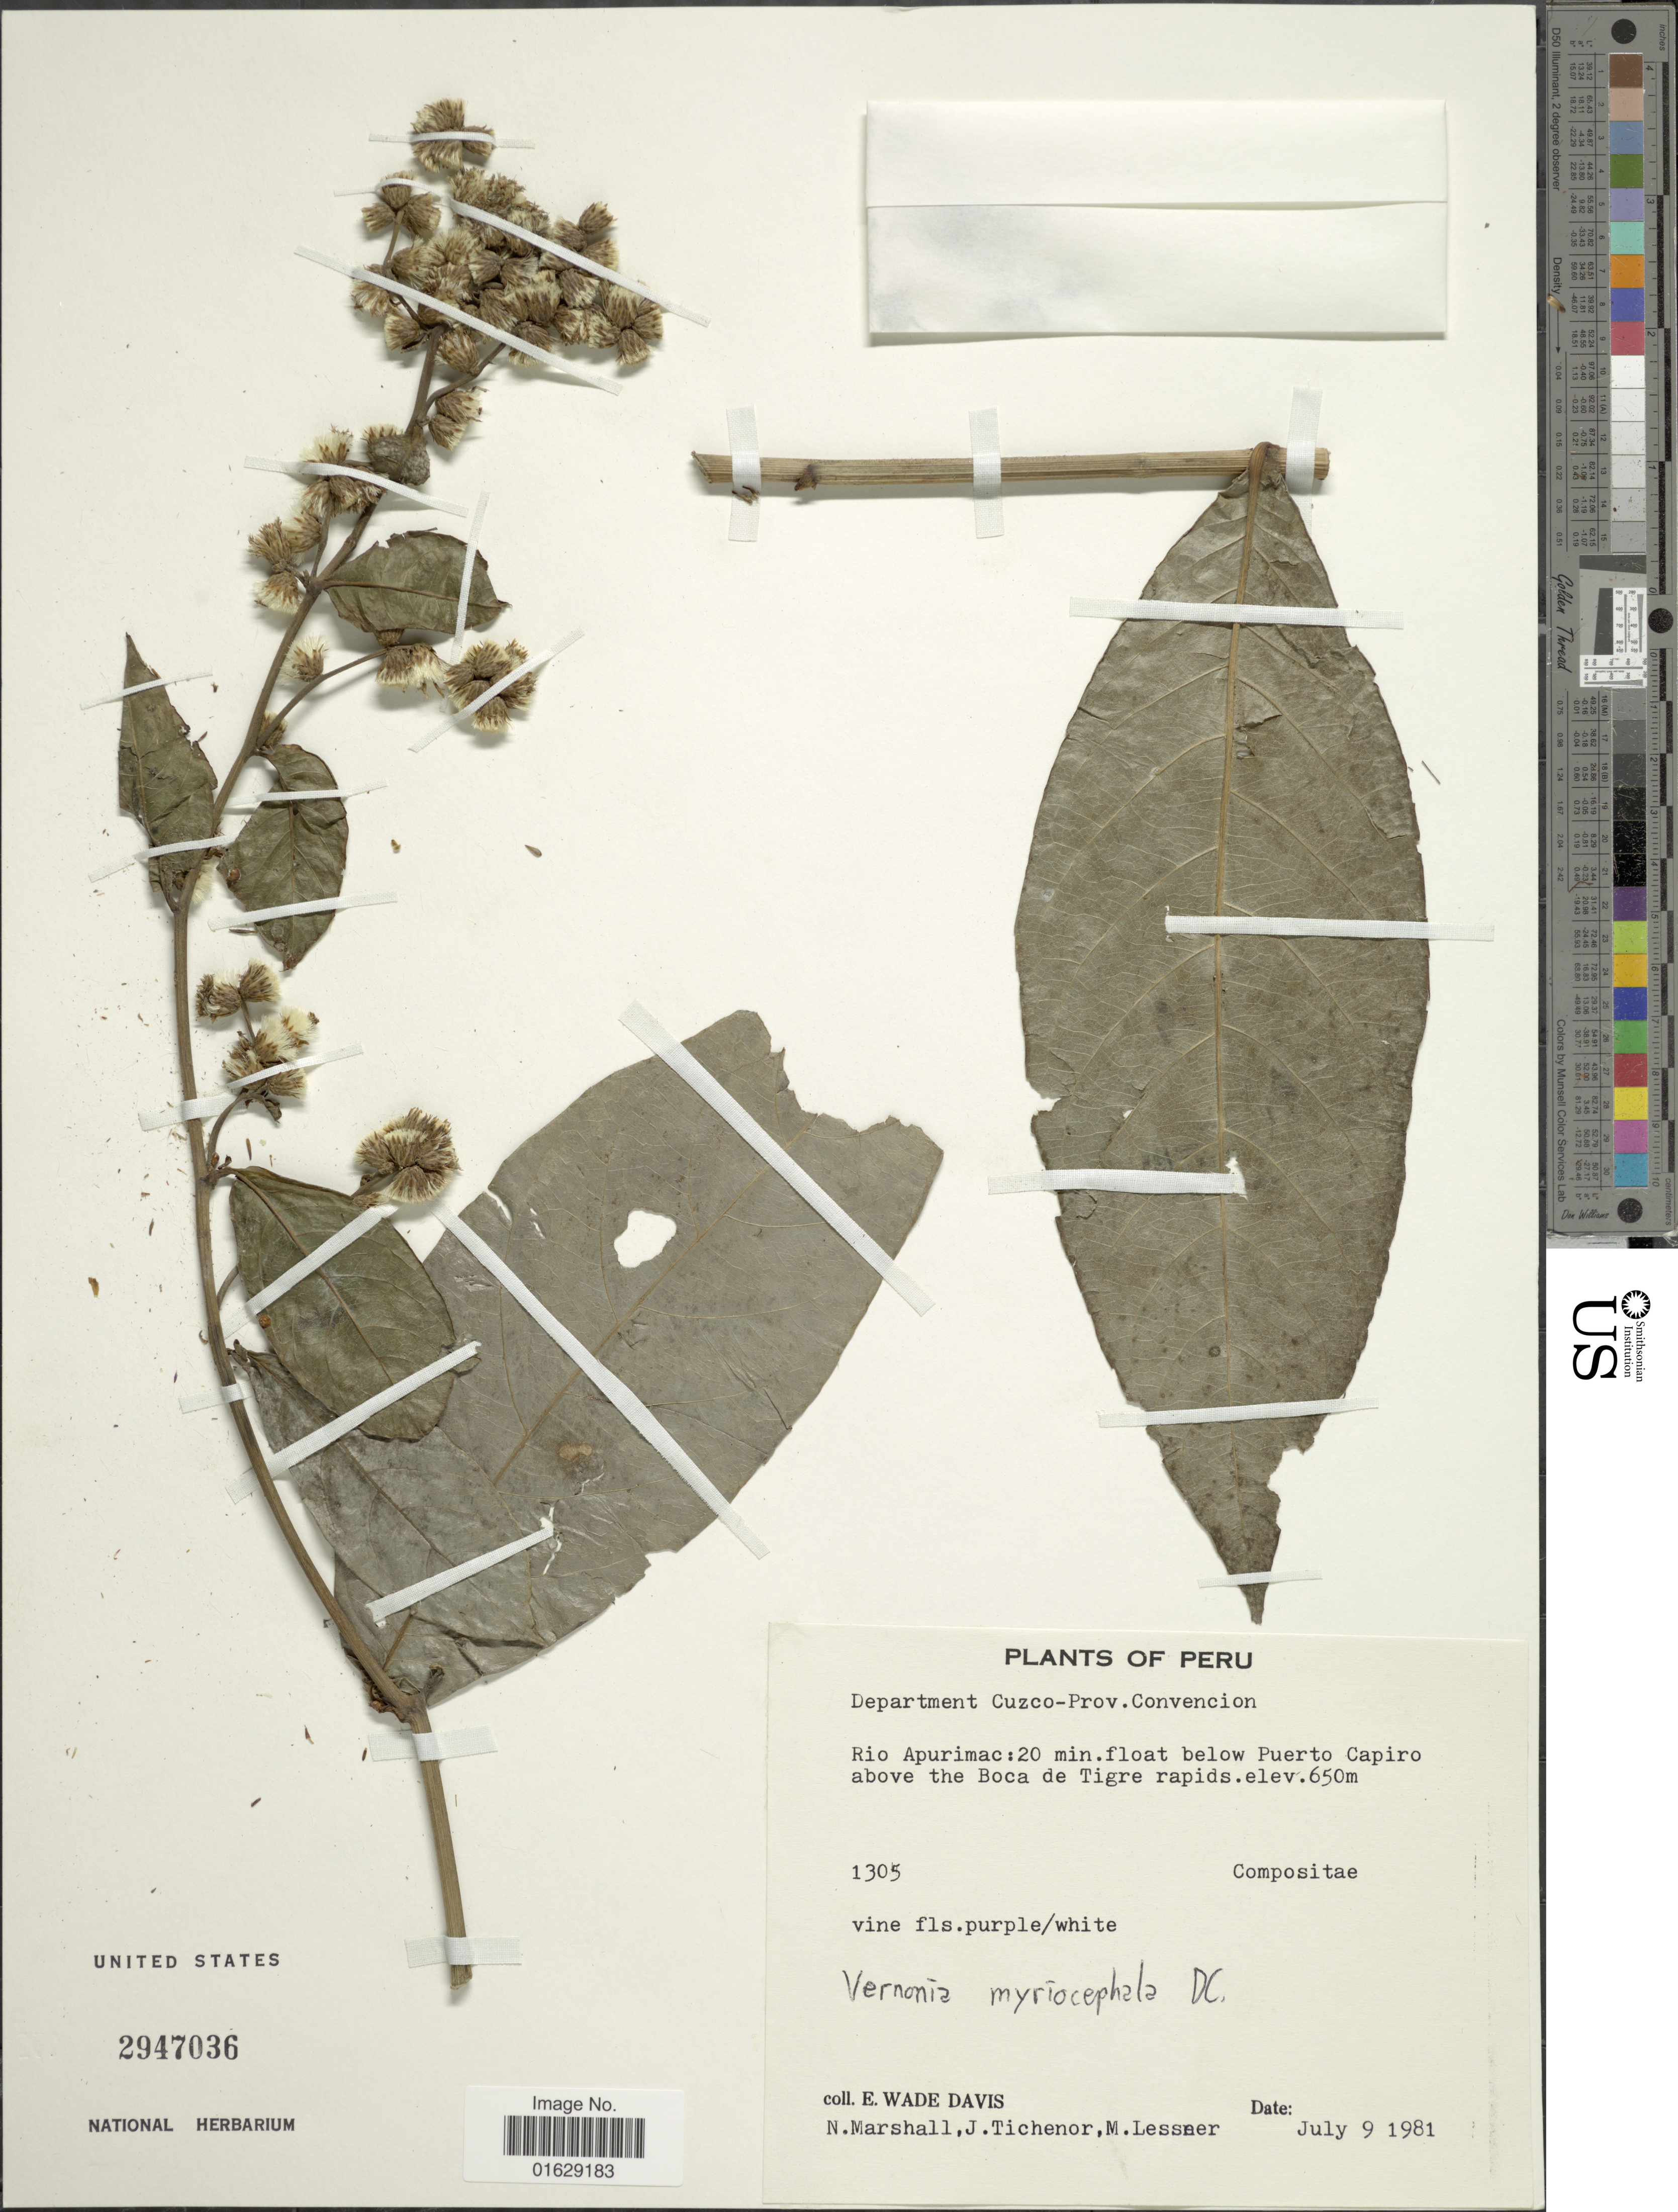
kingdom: Plantae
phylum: Tracheophyta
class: Magnoliopsida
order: Asterales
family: Asteraceae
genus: Lepidaploa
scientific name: Lepidaploa myriocephala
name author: (DC.) H. Rob.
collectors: N. Marshall, J. Tichenor & M. Lessner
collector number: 1305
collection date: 1981-07-09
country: Peru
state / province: Cusco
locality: Department Cuzco-Prov. Convencion, Rio Apurimac: 20 min. float below Puerto Capiro above the Boca de Tigre rapids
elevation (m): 650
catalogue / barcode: US 2947036